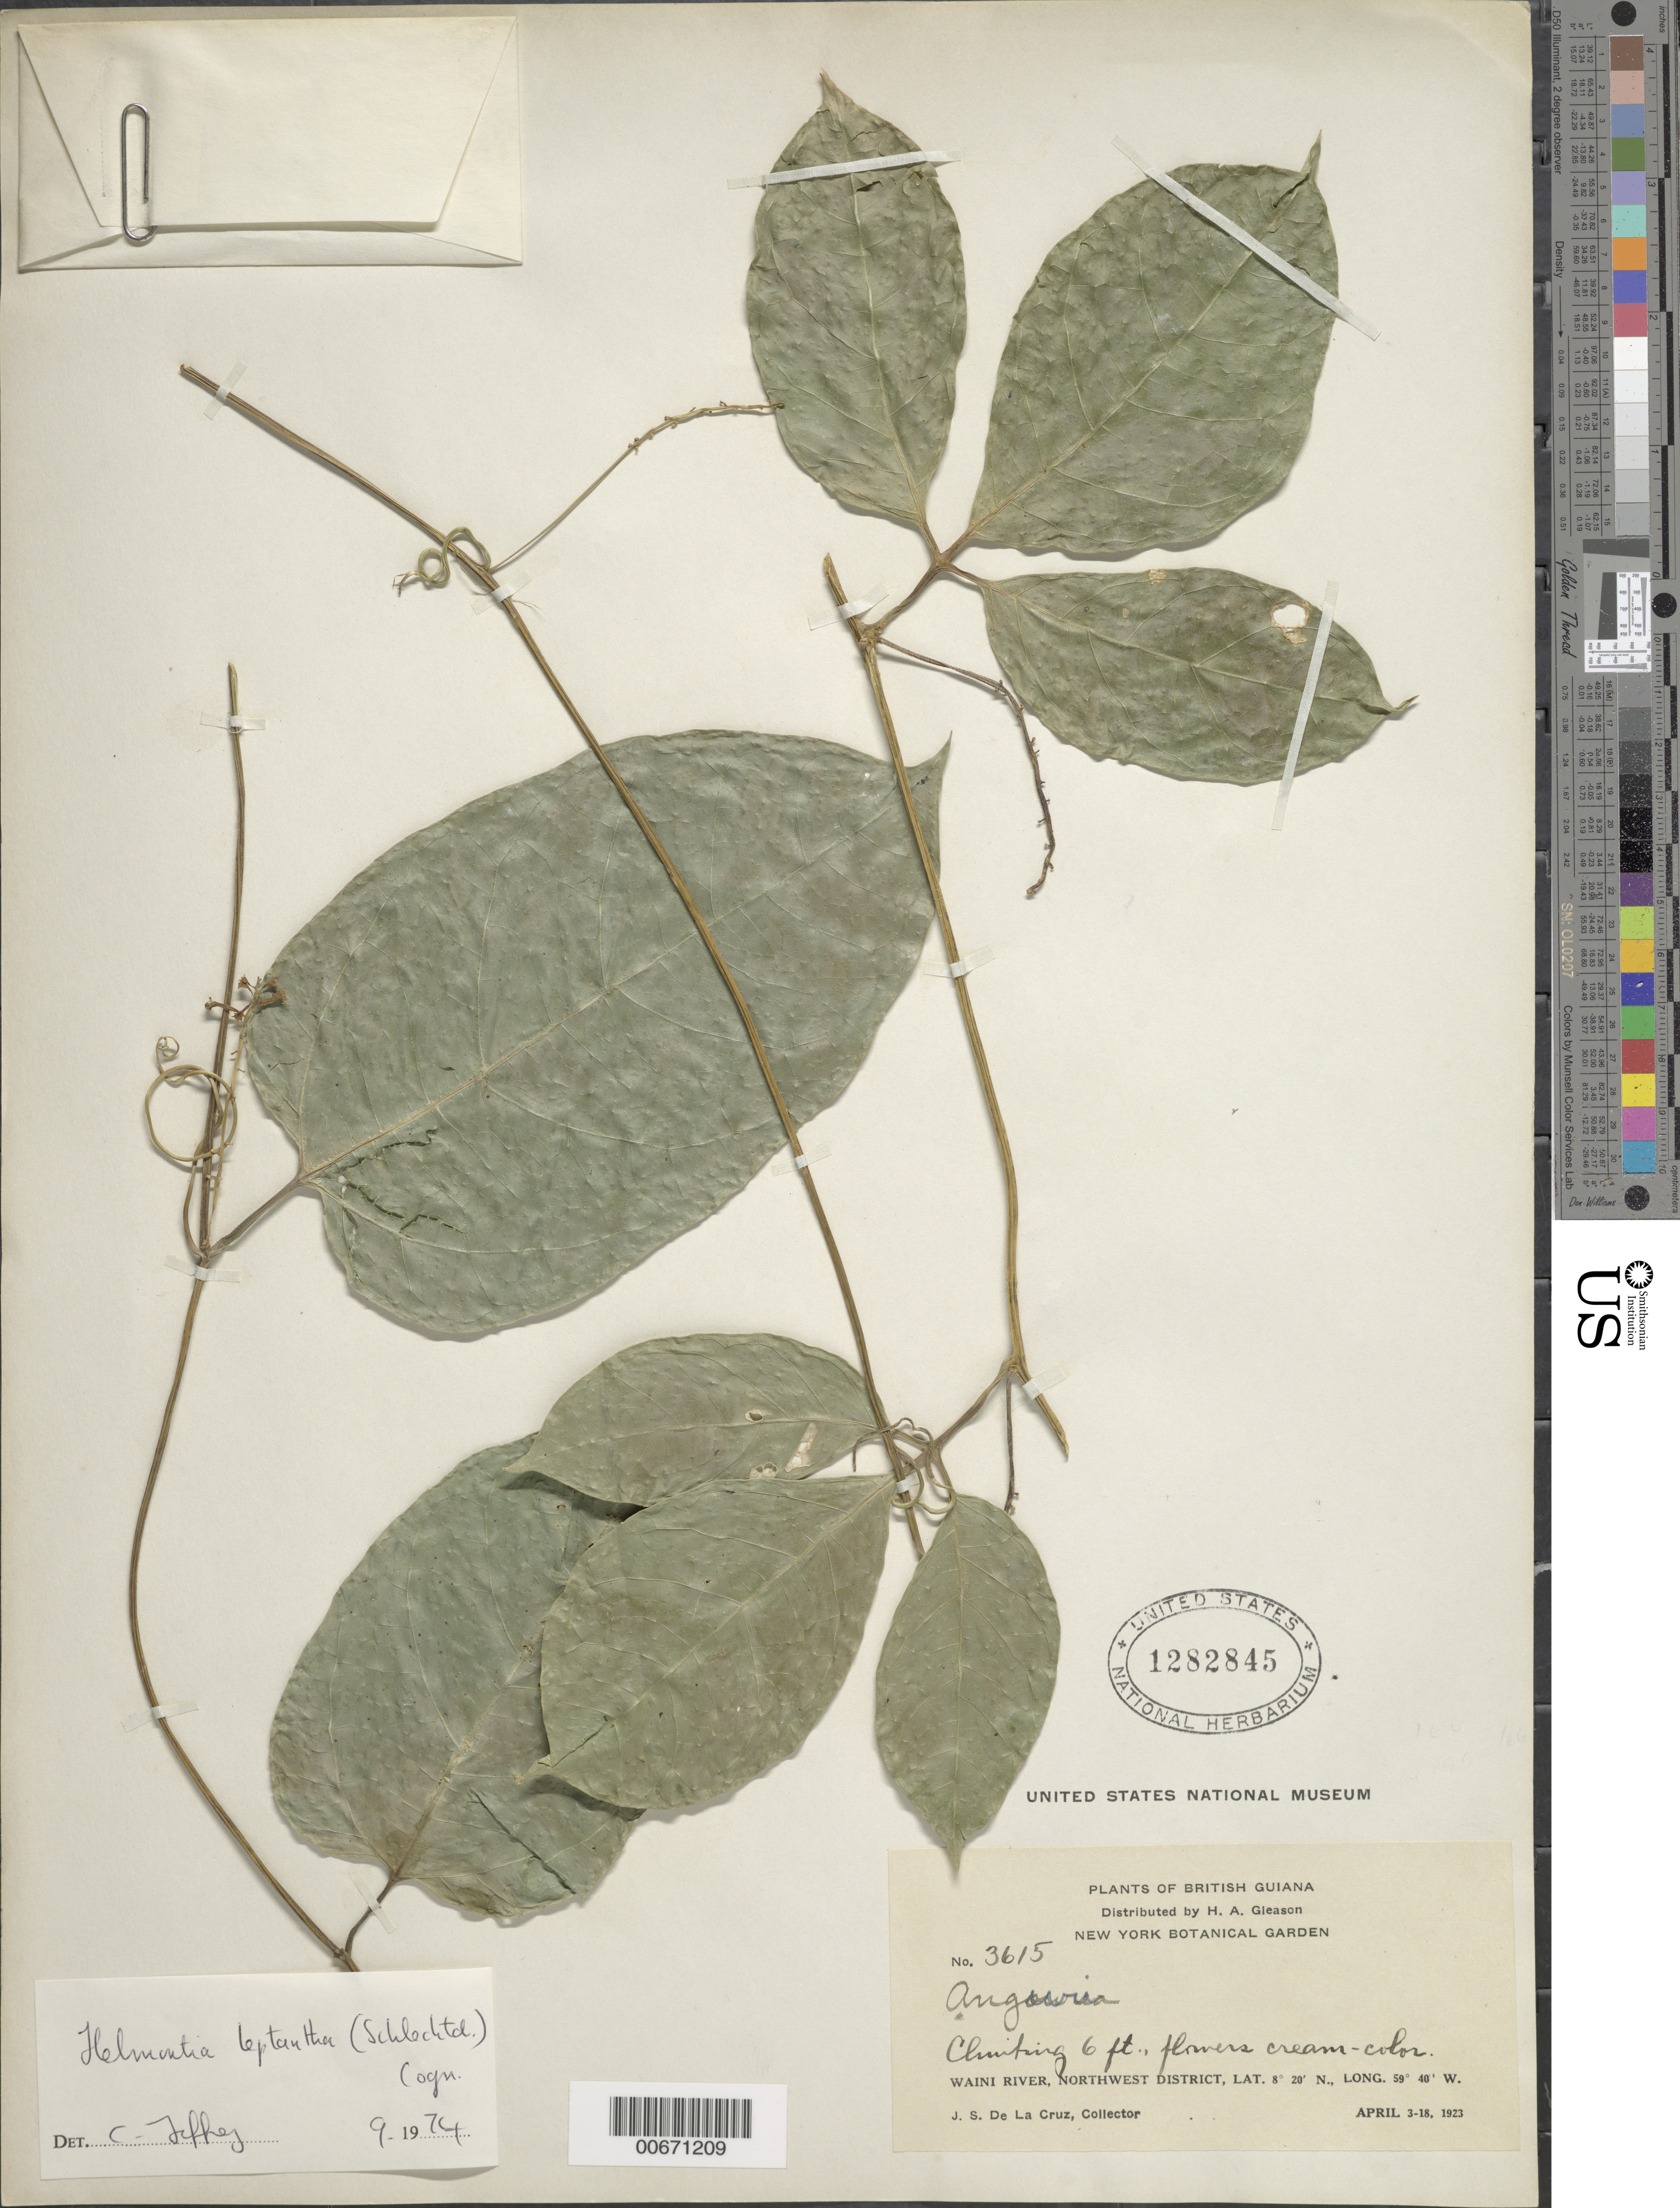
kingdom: Plantae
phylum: Tracheophyta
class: Magnoliopsida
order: Cucurbitales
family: Cucurbitaceae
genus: Helmontia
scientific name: Helmontia leptantha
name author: (Schltdl.) Cogn.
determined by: Jeffrey, C.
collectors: J. S. de la Cruz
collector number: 3615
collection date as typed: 3-Apr-23 to 18-Apr-23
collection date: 1923-04-03/1923-04-18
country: Guyana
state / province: Barima-Waini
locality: Waini R., NW District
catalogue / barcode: US 1282845